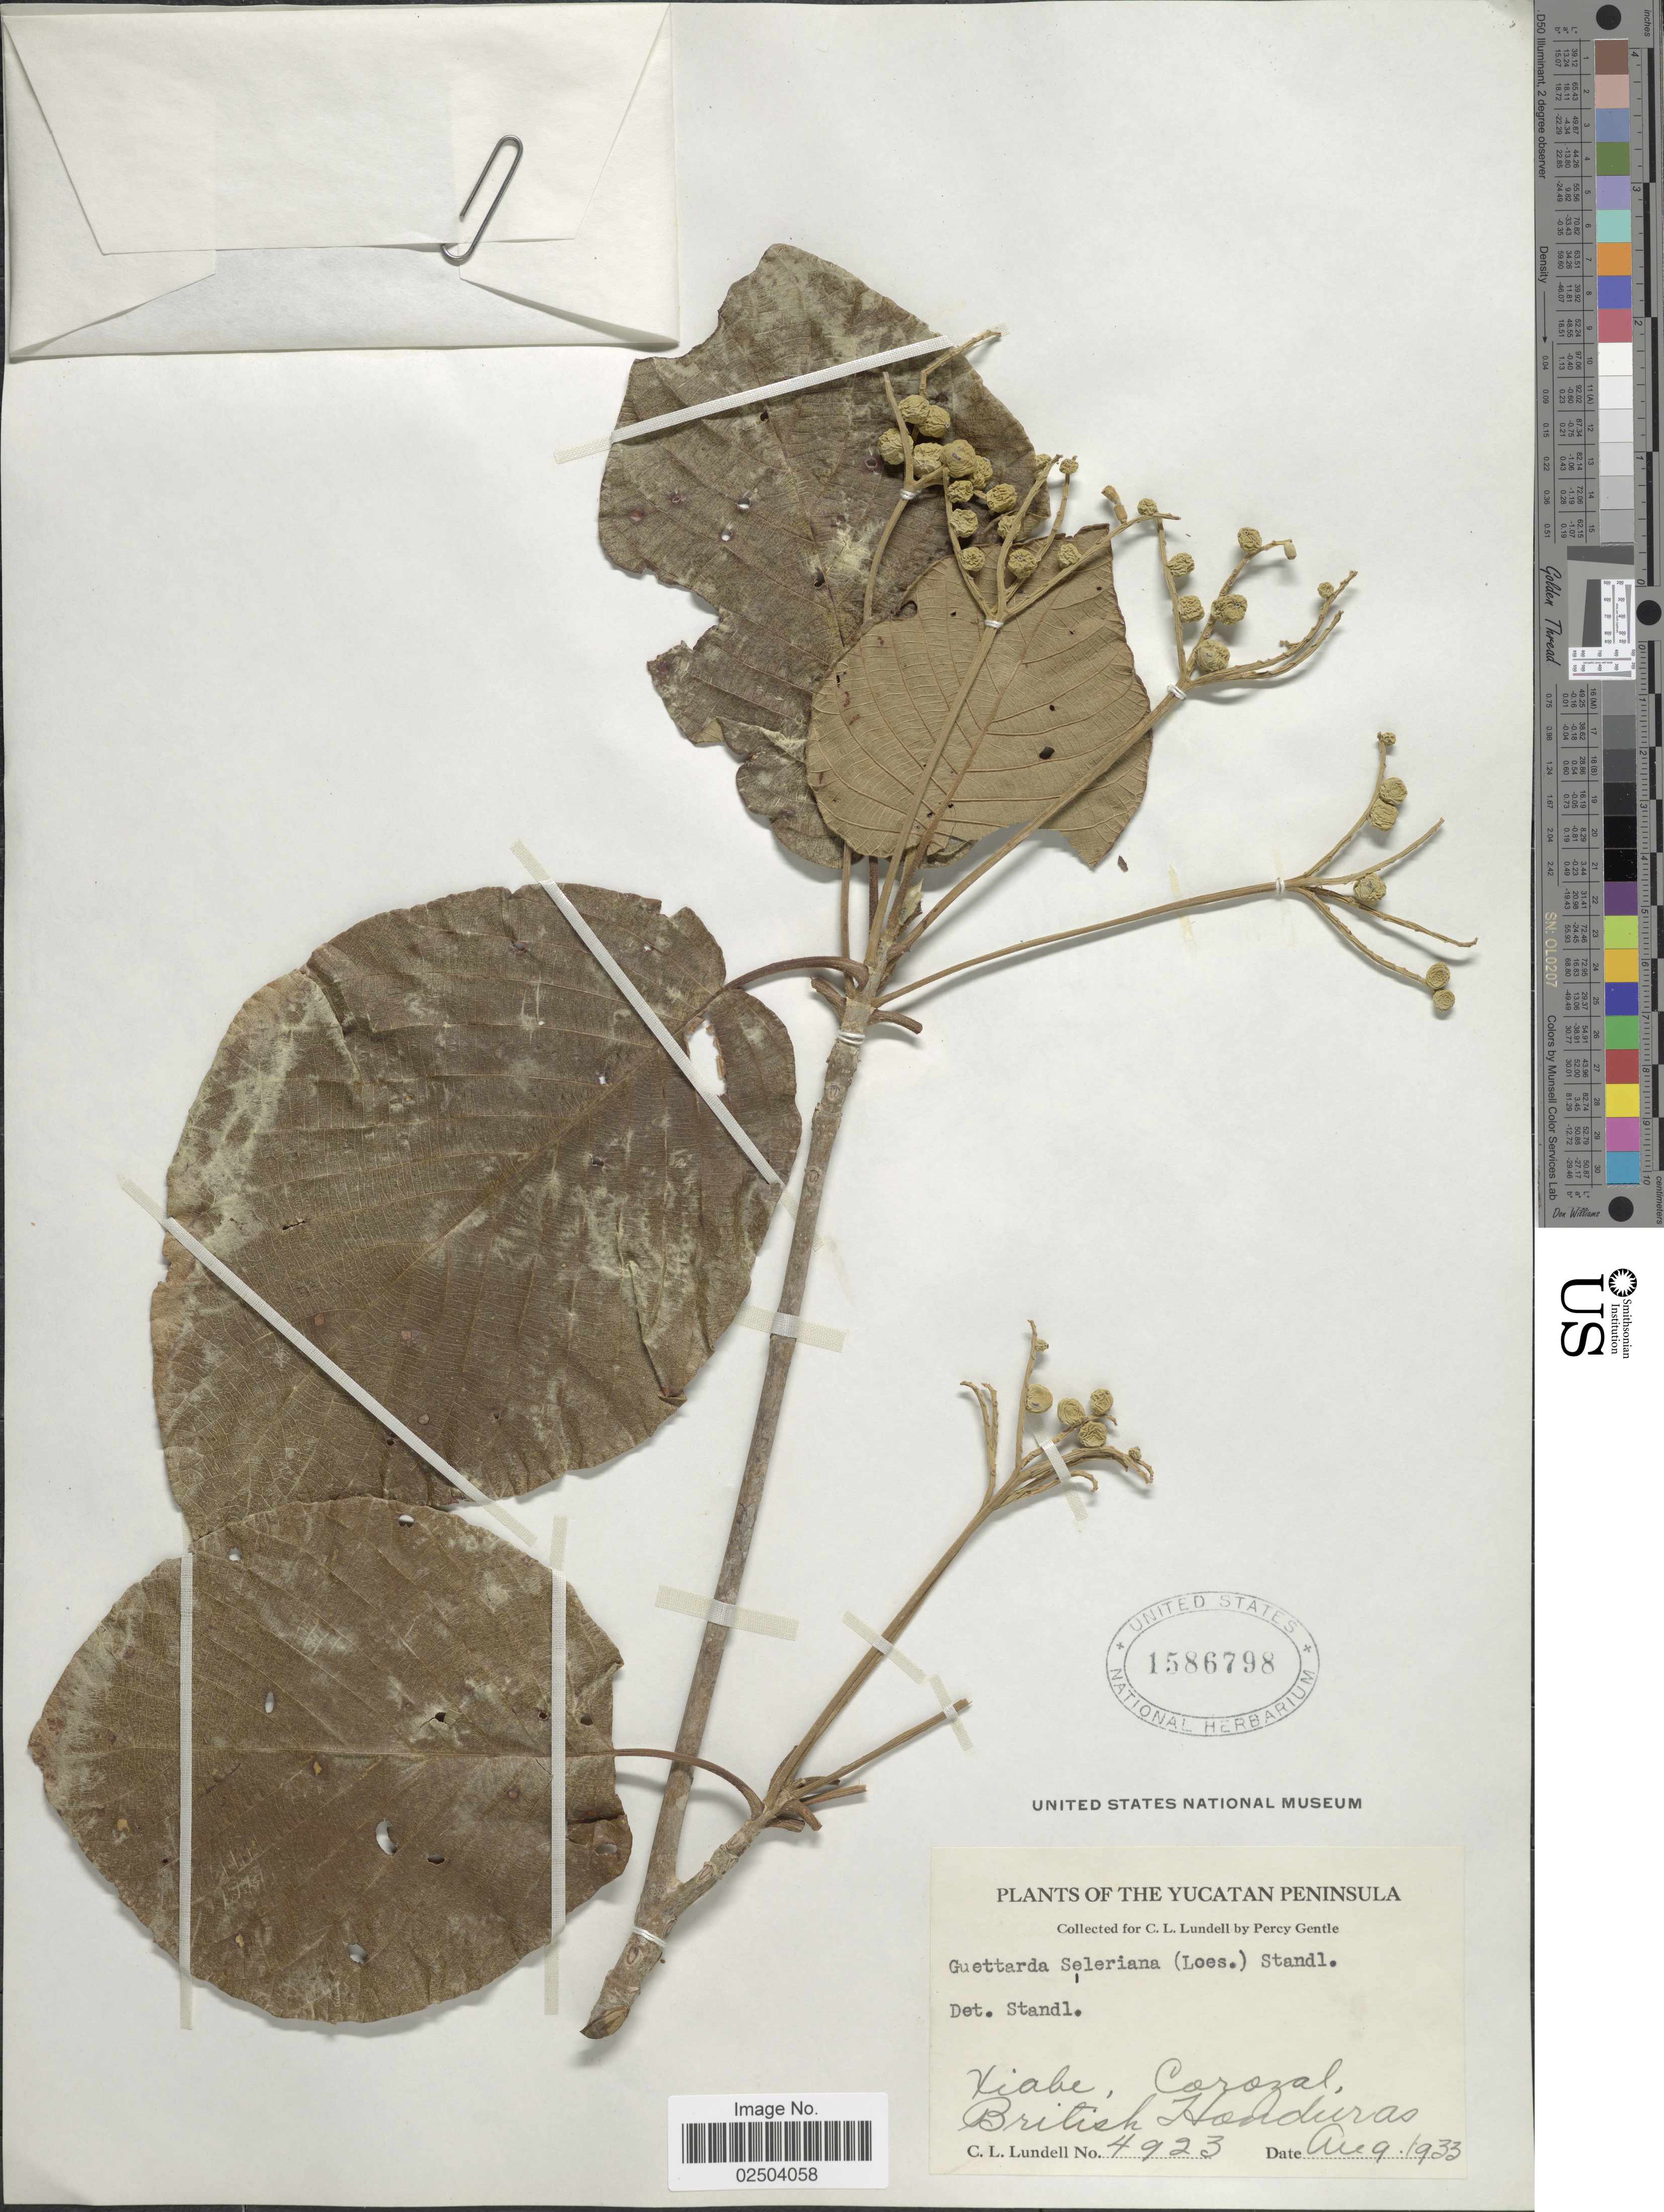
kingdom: Plantae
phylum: Tracheophyta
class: Magnoliopsida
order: Gentianales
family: Rubiaceae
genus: Guettarda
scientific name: Guettarda combsii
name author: Urb.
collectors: P. H. Gentle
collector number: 4923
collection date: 1933-08-09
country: Belize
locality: Xiabe, Corozal, British Honduras.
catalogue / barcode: US 1586798